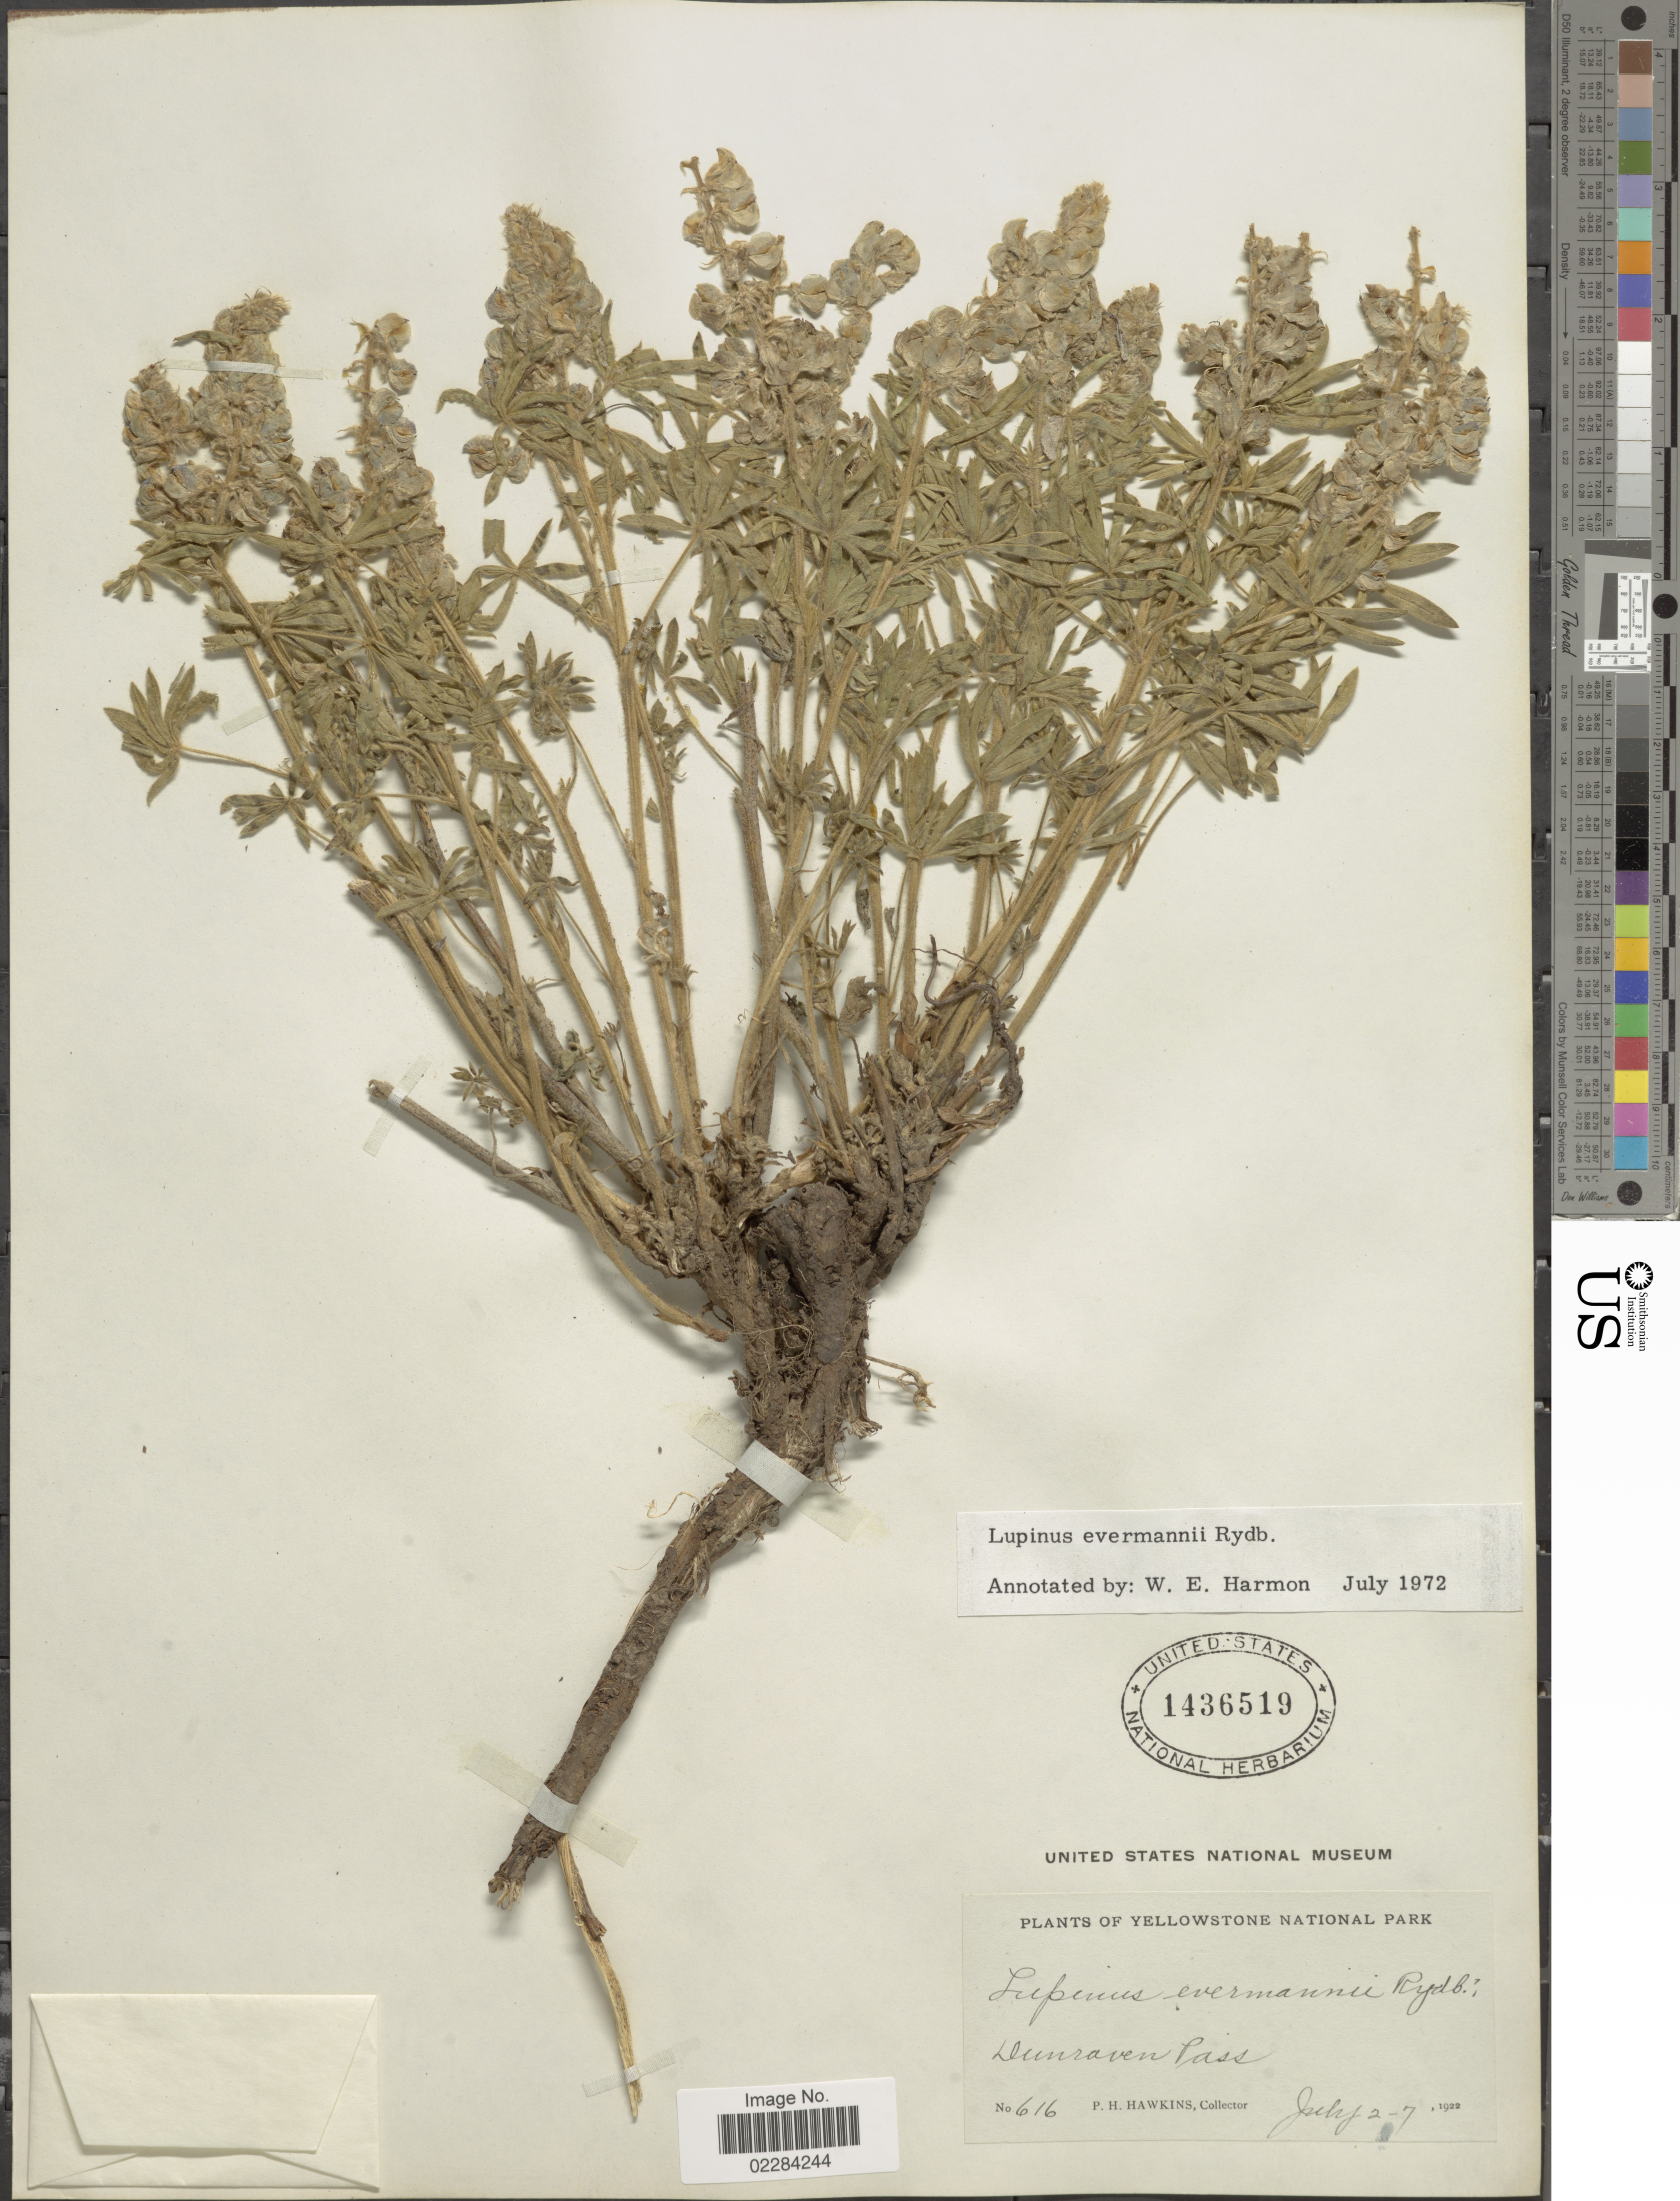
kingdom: Plantae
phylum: Tracheophyta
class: Magnoliopsida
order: Fabales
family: Fabaceae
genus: Lupinus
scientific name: Lupinus evermannii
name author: Rydb.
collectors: P. Hawkins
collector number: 616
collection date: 1922-07-02/1922-07-07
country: United States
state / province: Wyoming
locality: Yellowstone National park. Dunraven Pass.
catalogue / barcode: US 1436519